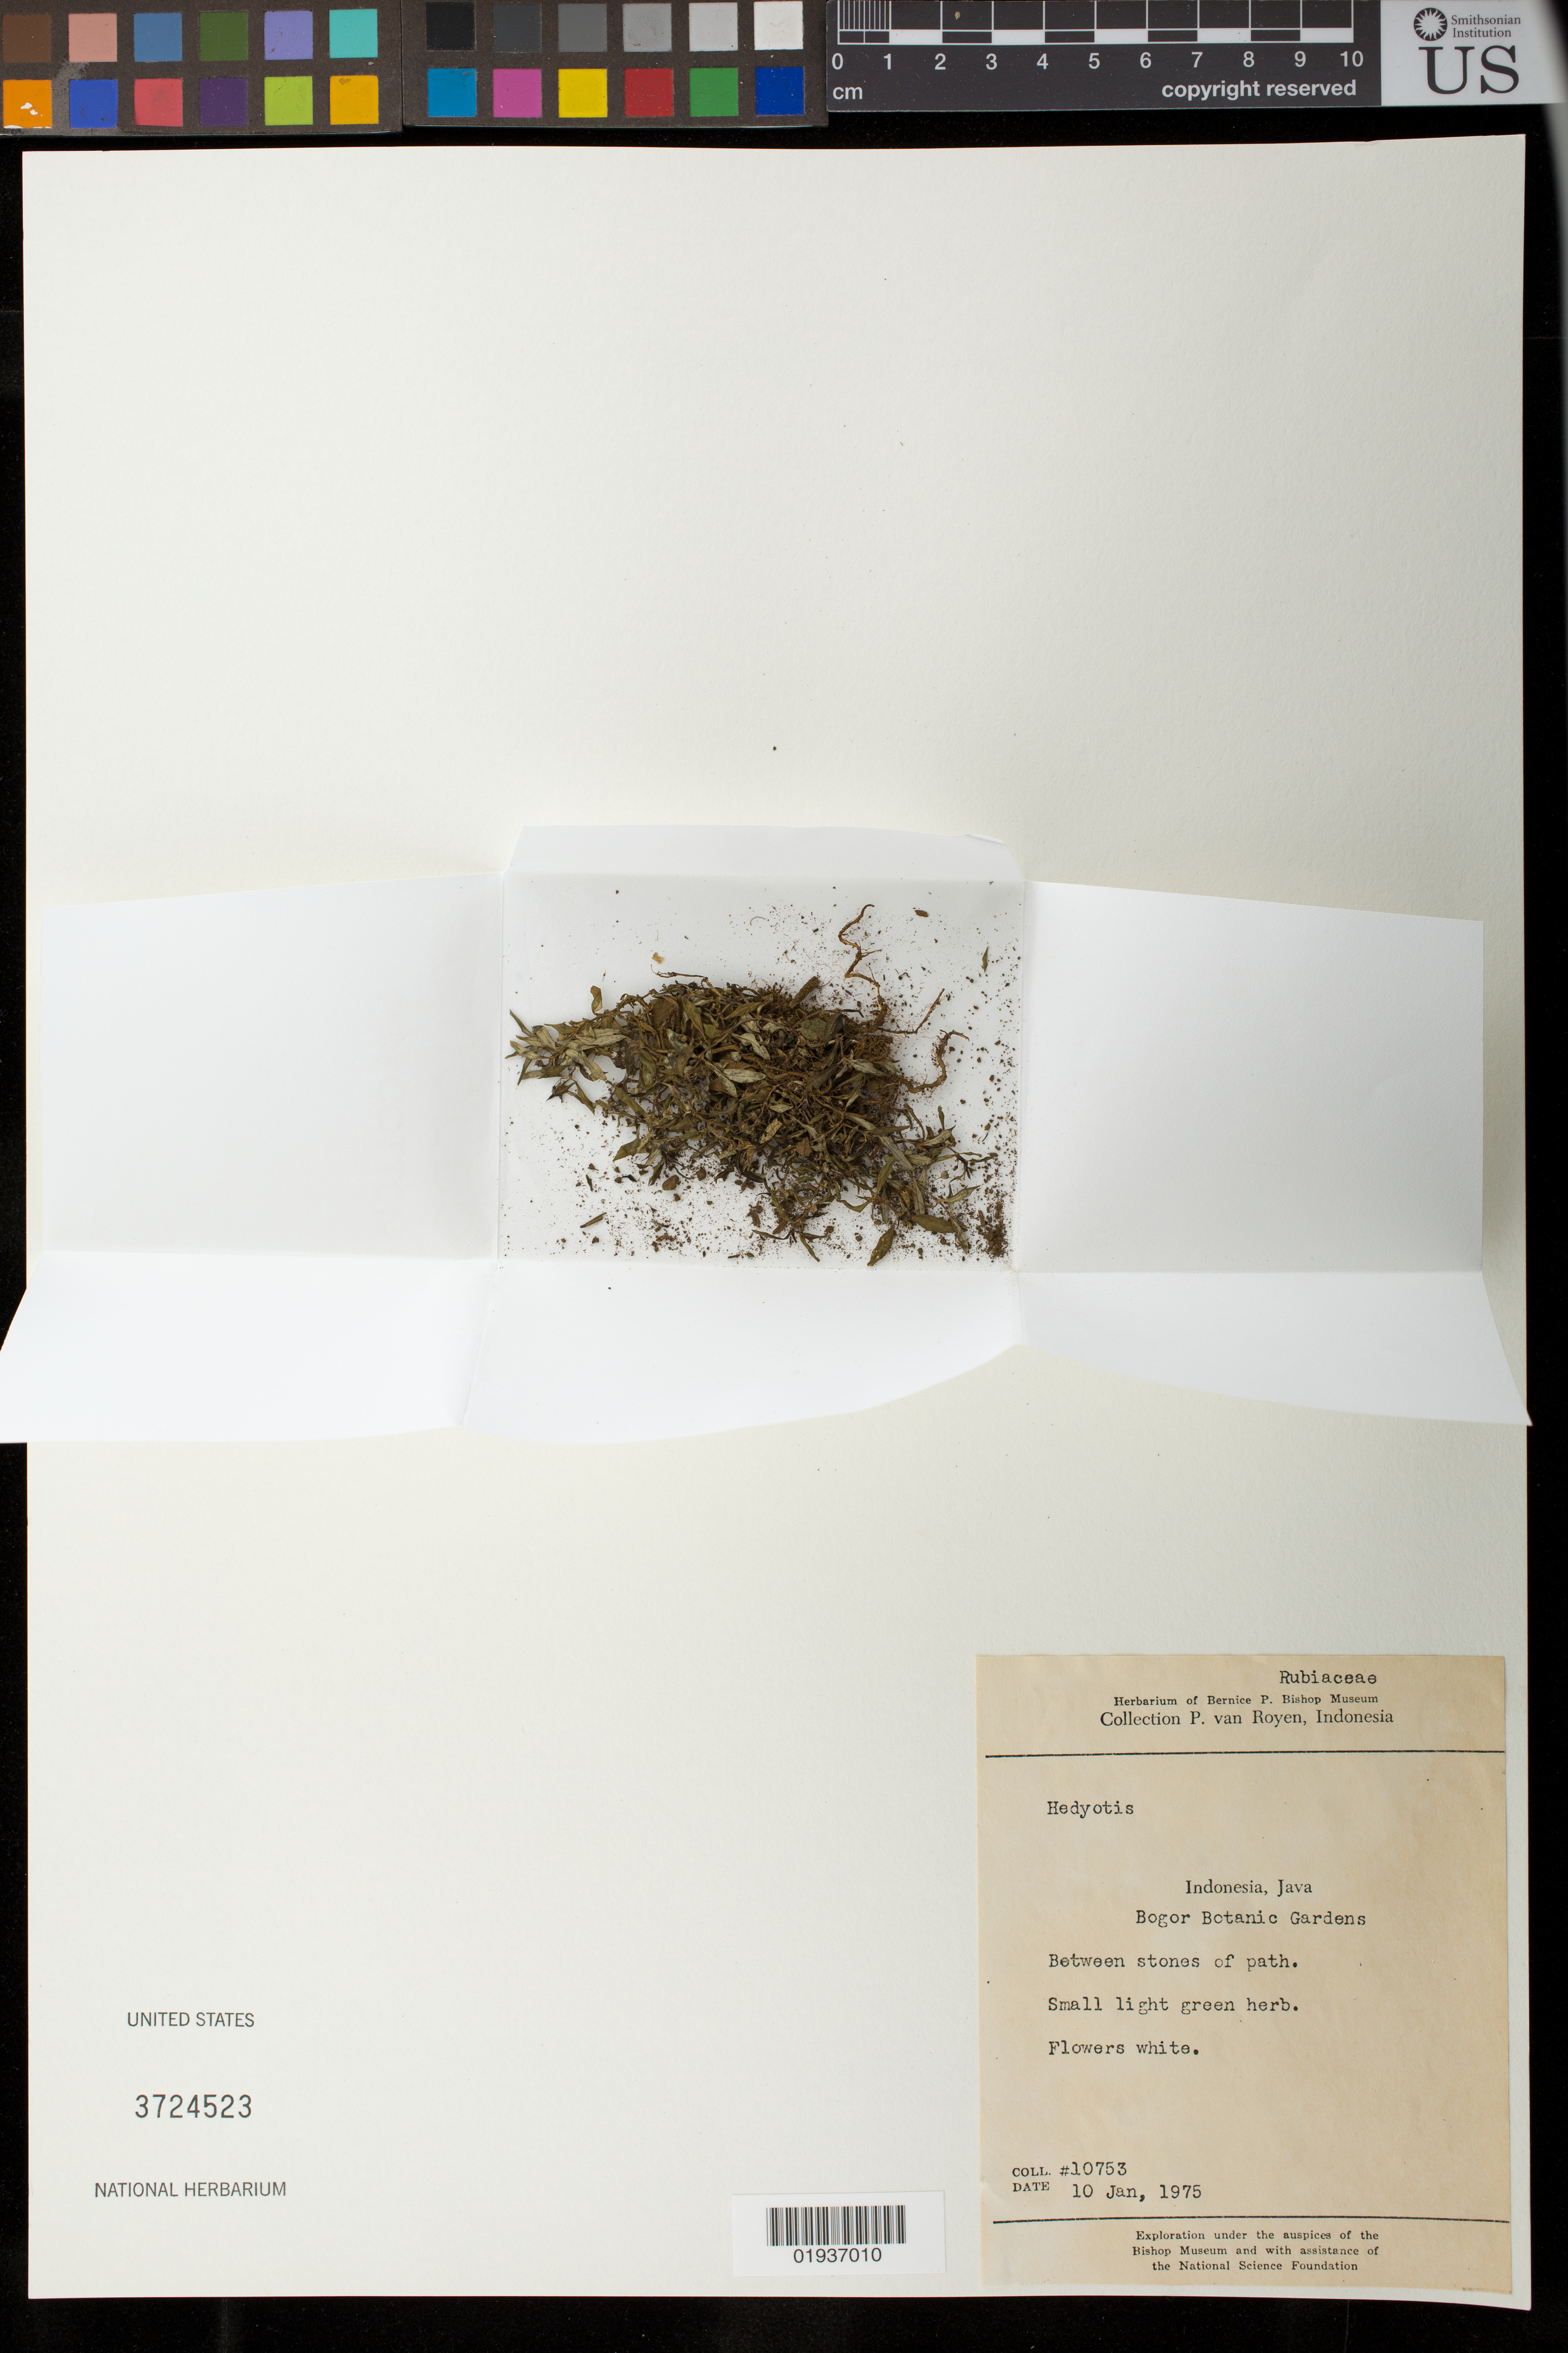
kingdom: Plantae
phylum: Tracheophyta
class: Magnoliopsida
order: Gentianales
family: Rubiaceae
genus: Hedyotis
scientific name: Hedyotis sp.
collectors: P. van Royen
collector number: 10753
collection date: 1975-01-10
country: Indonesia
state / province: Java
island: Java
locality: Bogor Botanic Gardens, between stones of path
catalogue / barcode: US 3724523